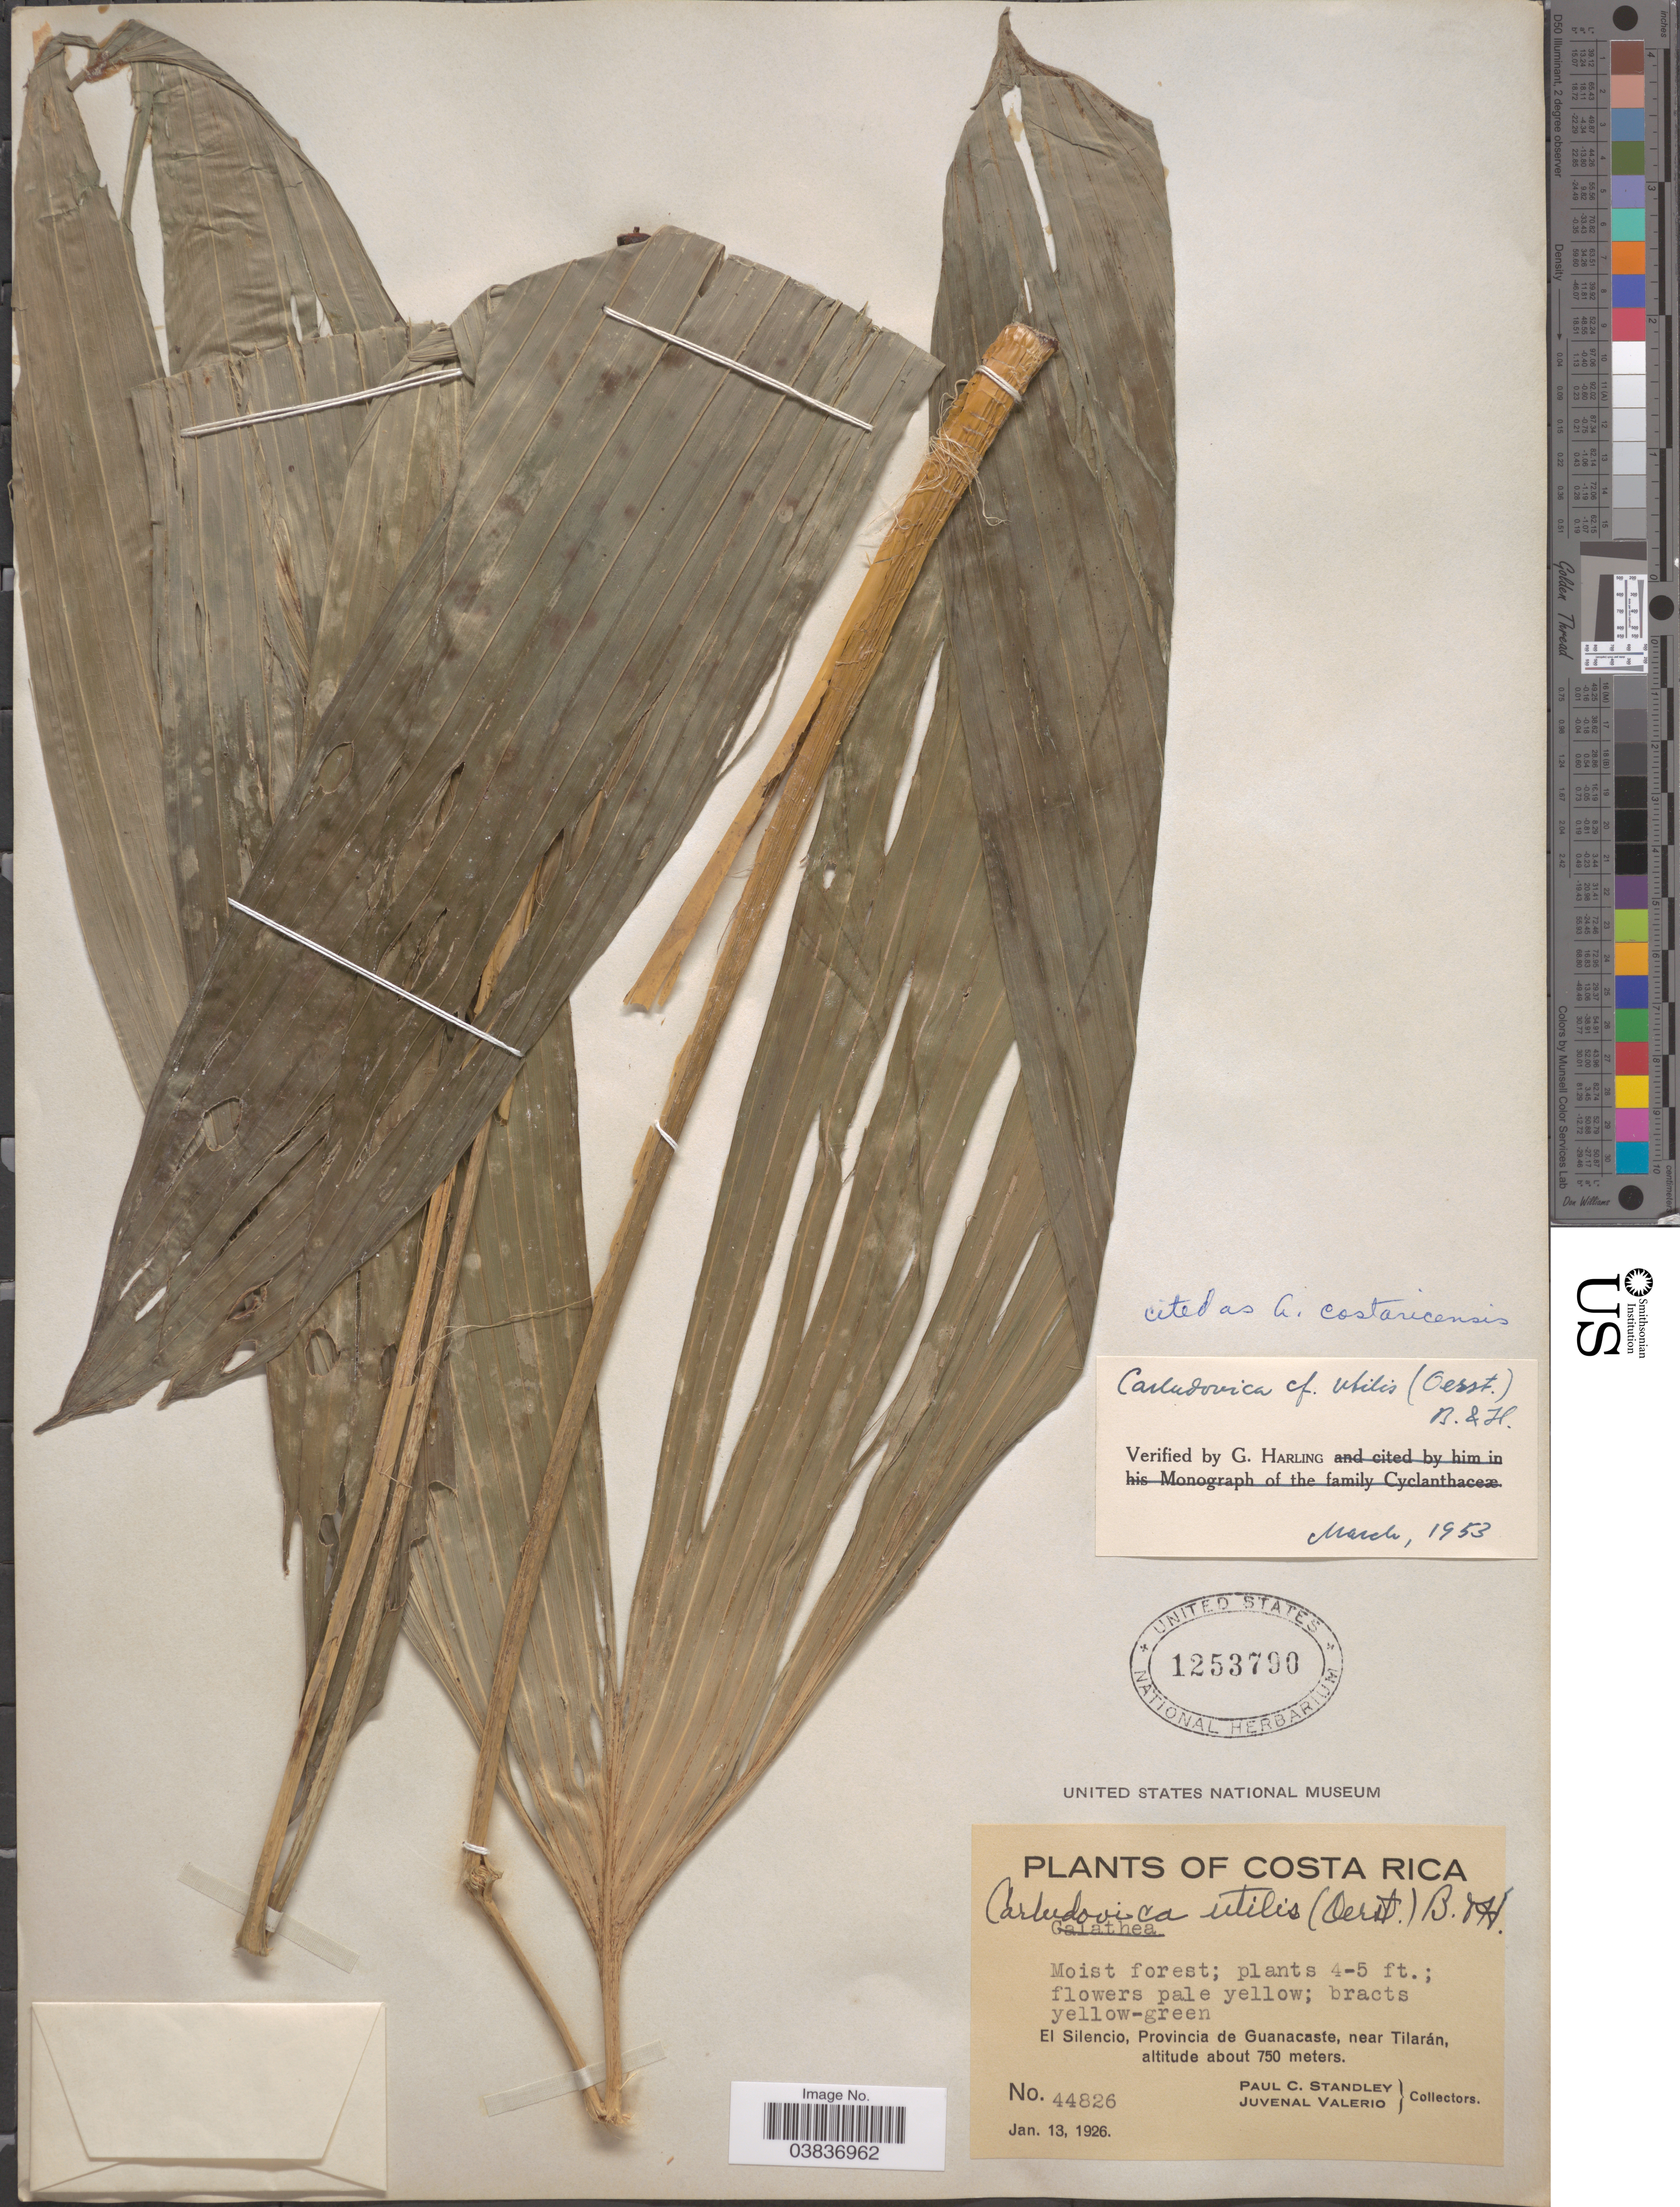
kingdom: Plantae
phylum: Tracheophyta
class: Liliopsida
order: Pandanales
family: Cyclanthaceae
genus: Asplundia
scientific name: Asplundia costaricensis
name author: Harling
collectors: P. C. Standley & J. Valerio R.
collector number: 44826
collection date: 1926-01-13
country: Costa Rica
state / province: Guanacaste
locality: El Silencio, near Tilarán.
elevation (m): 750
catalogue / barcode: US 1253790